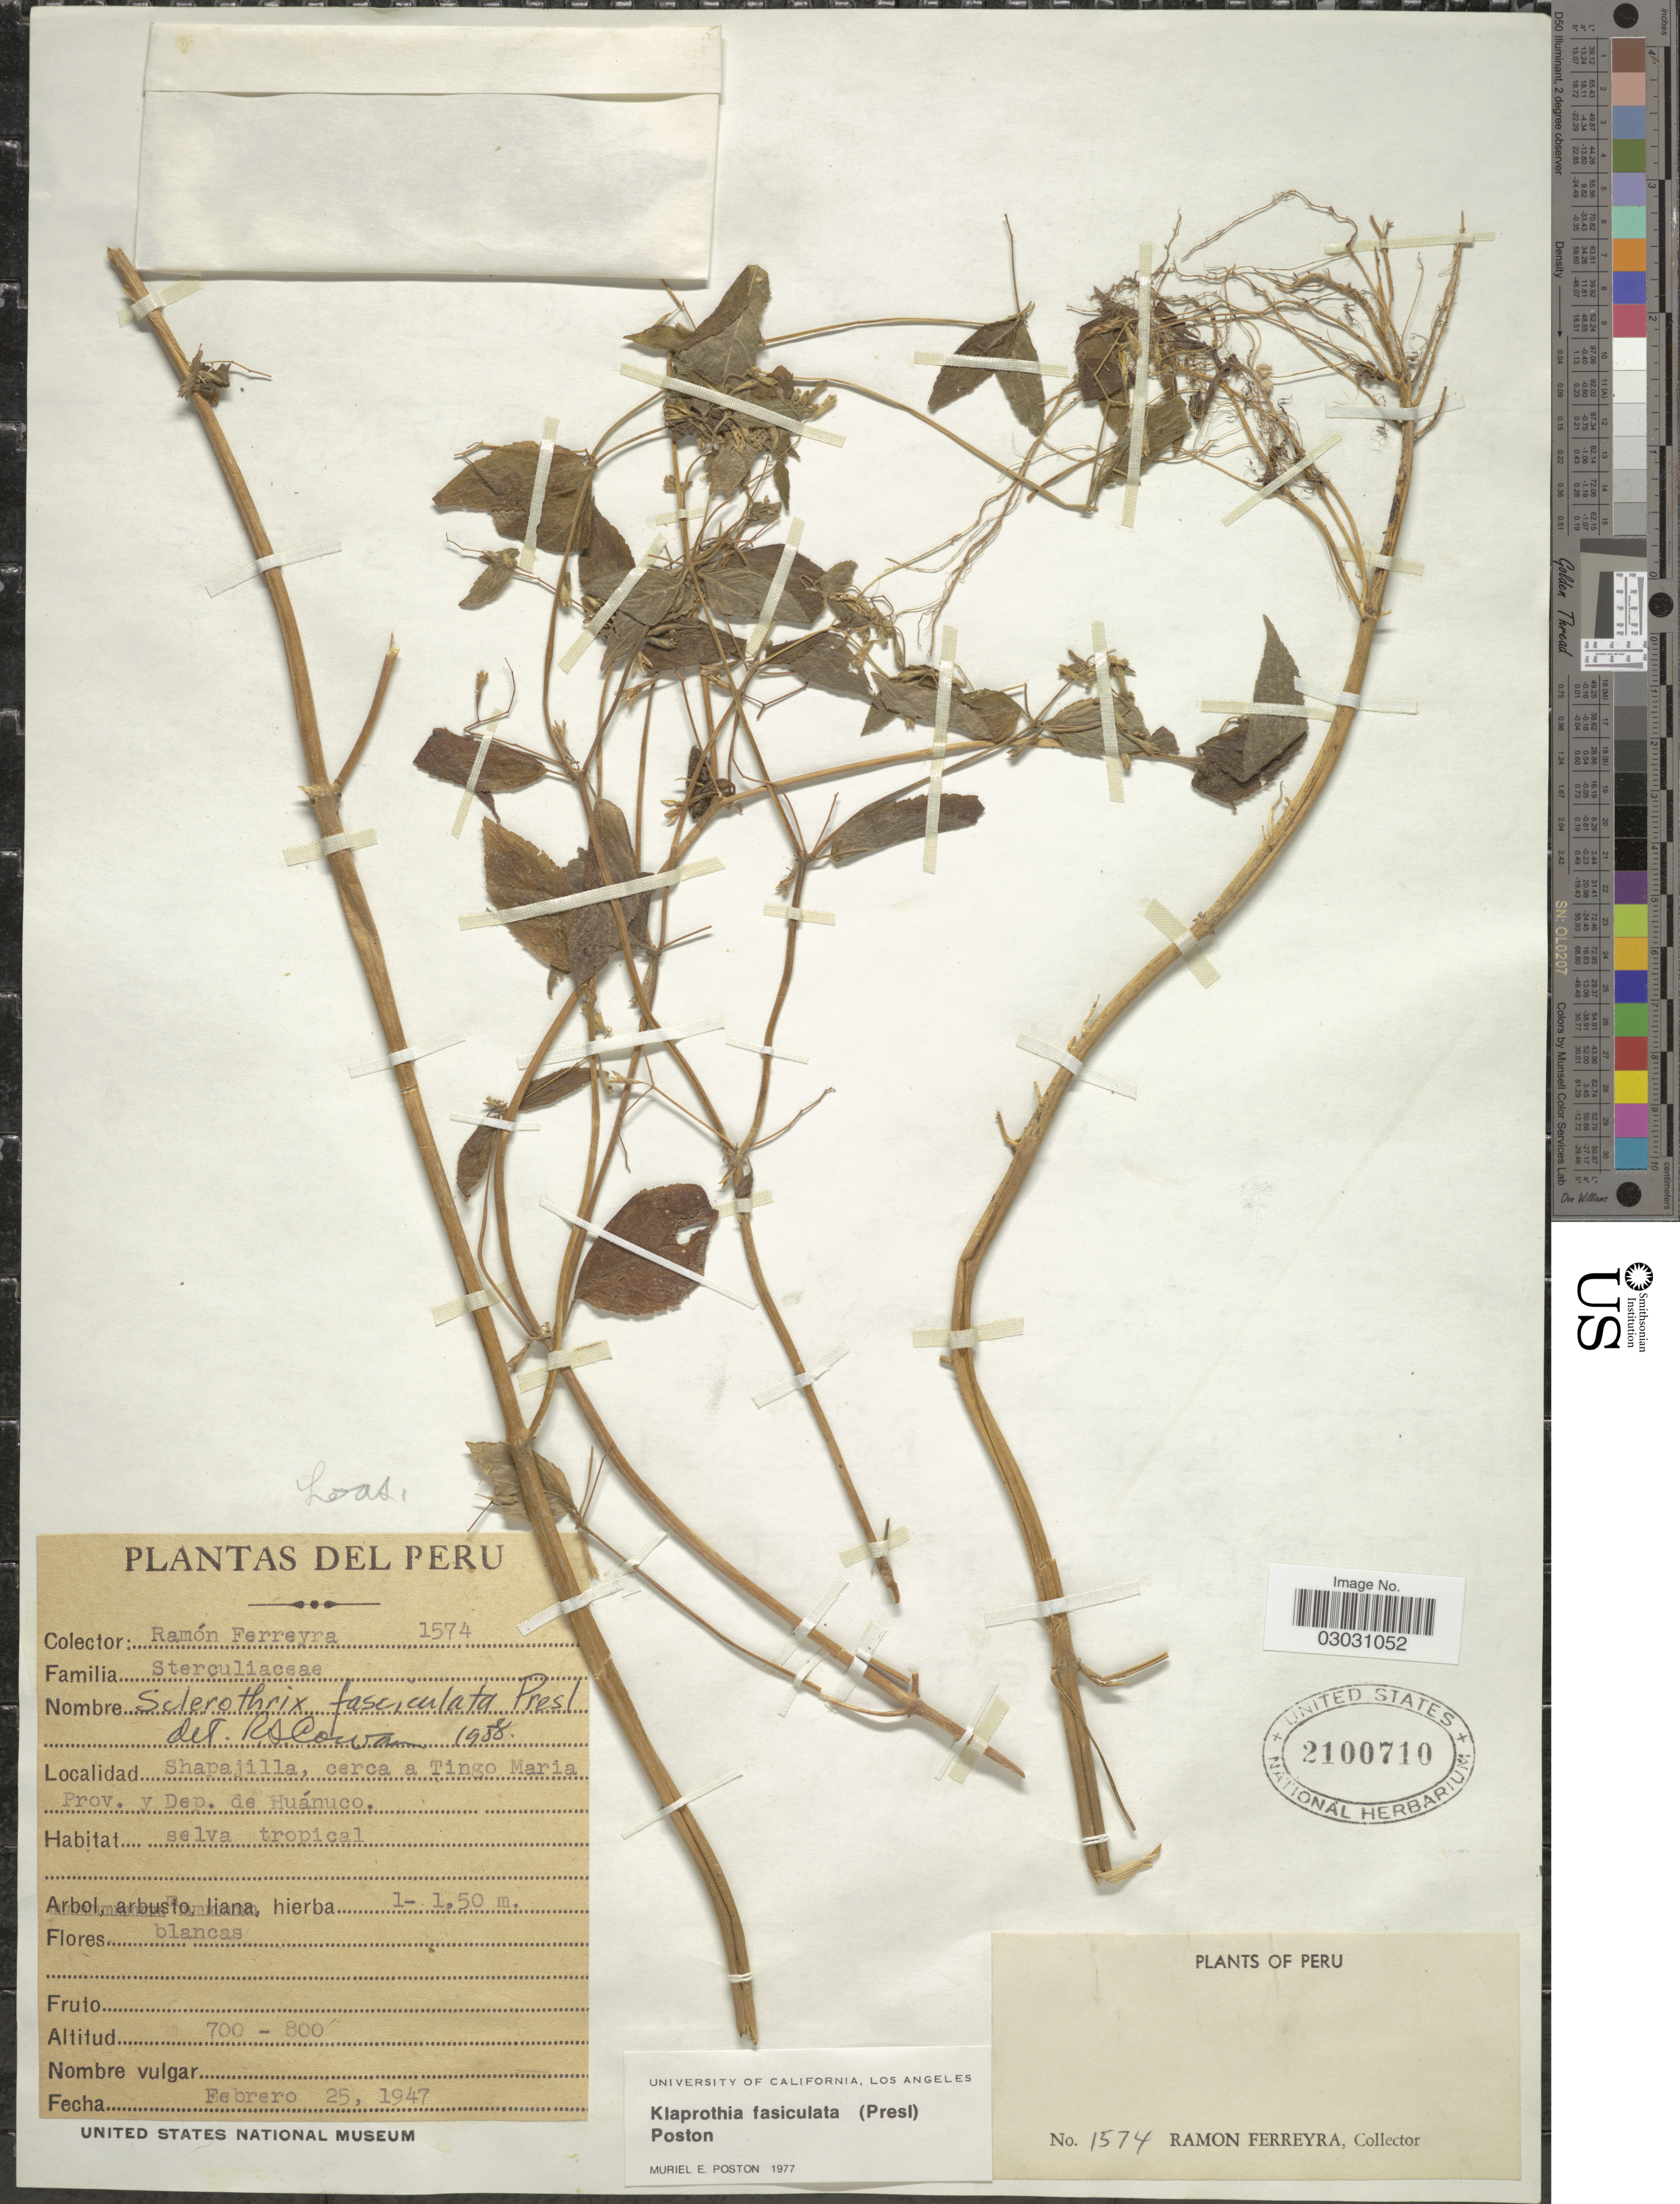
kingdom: Plantae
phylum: Tracheophyta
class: Magnoliopsida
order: Cornales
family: Loasaceae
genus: Klaprothia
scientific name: Klaprothia fasciculata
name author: (C. Presl) Poston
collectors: R. A. Ferreyra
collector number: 1574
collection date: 1947-02-25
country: Peru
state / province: Huánuco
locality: Shapajilla, cerca a Tingo Maria, Prov. y Dep. de Huánuco.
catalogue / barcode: US 2100710